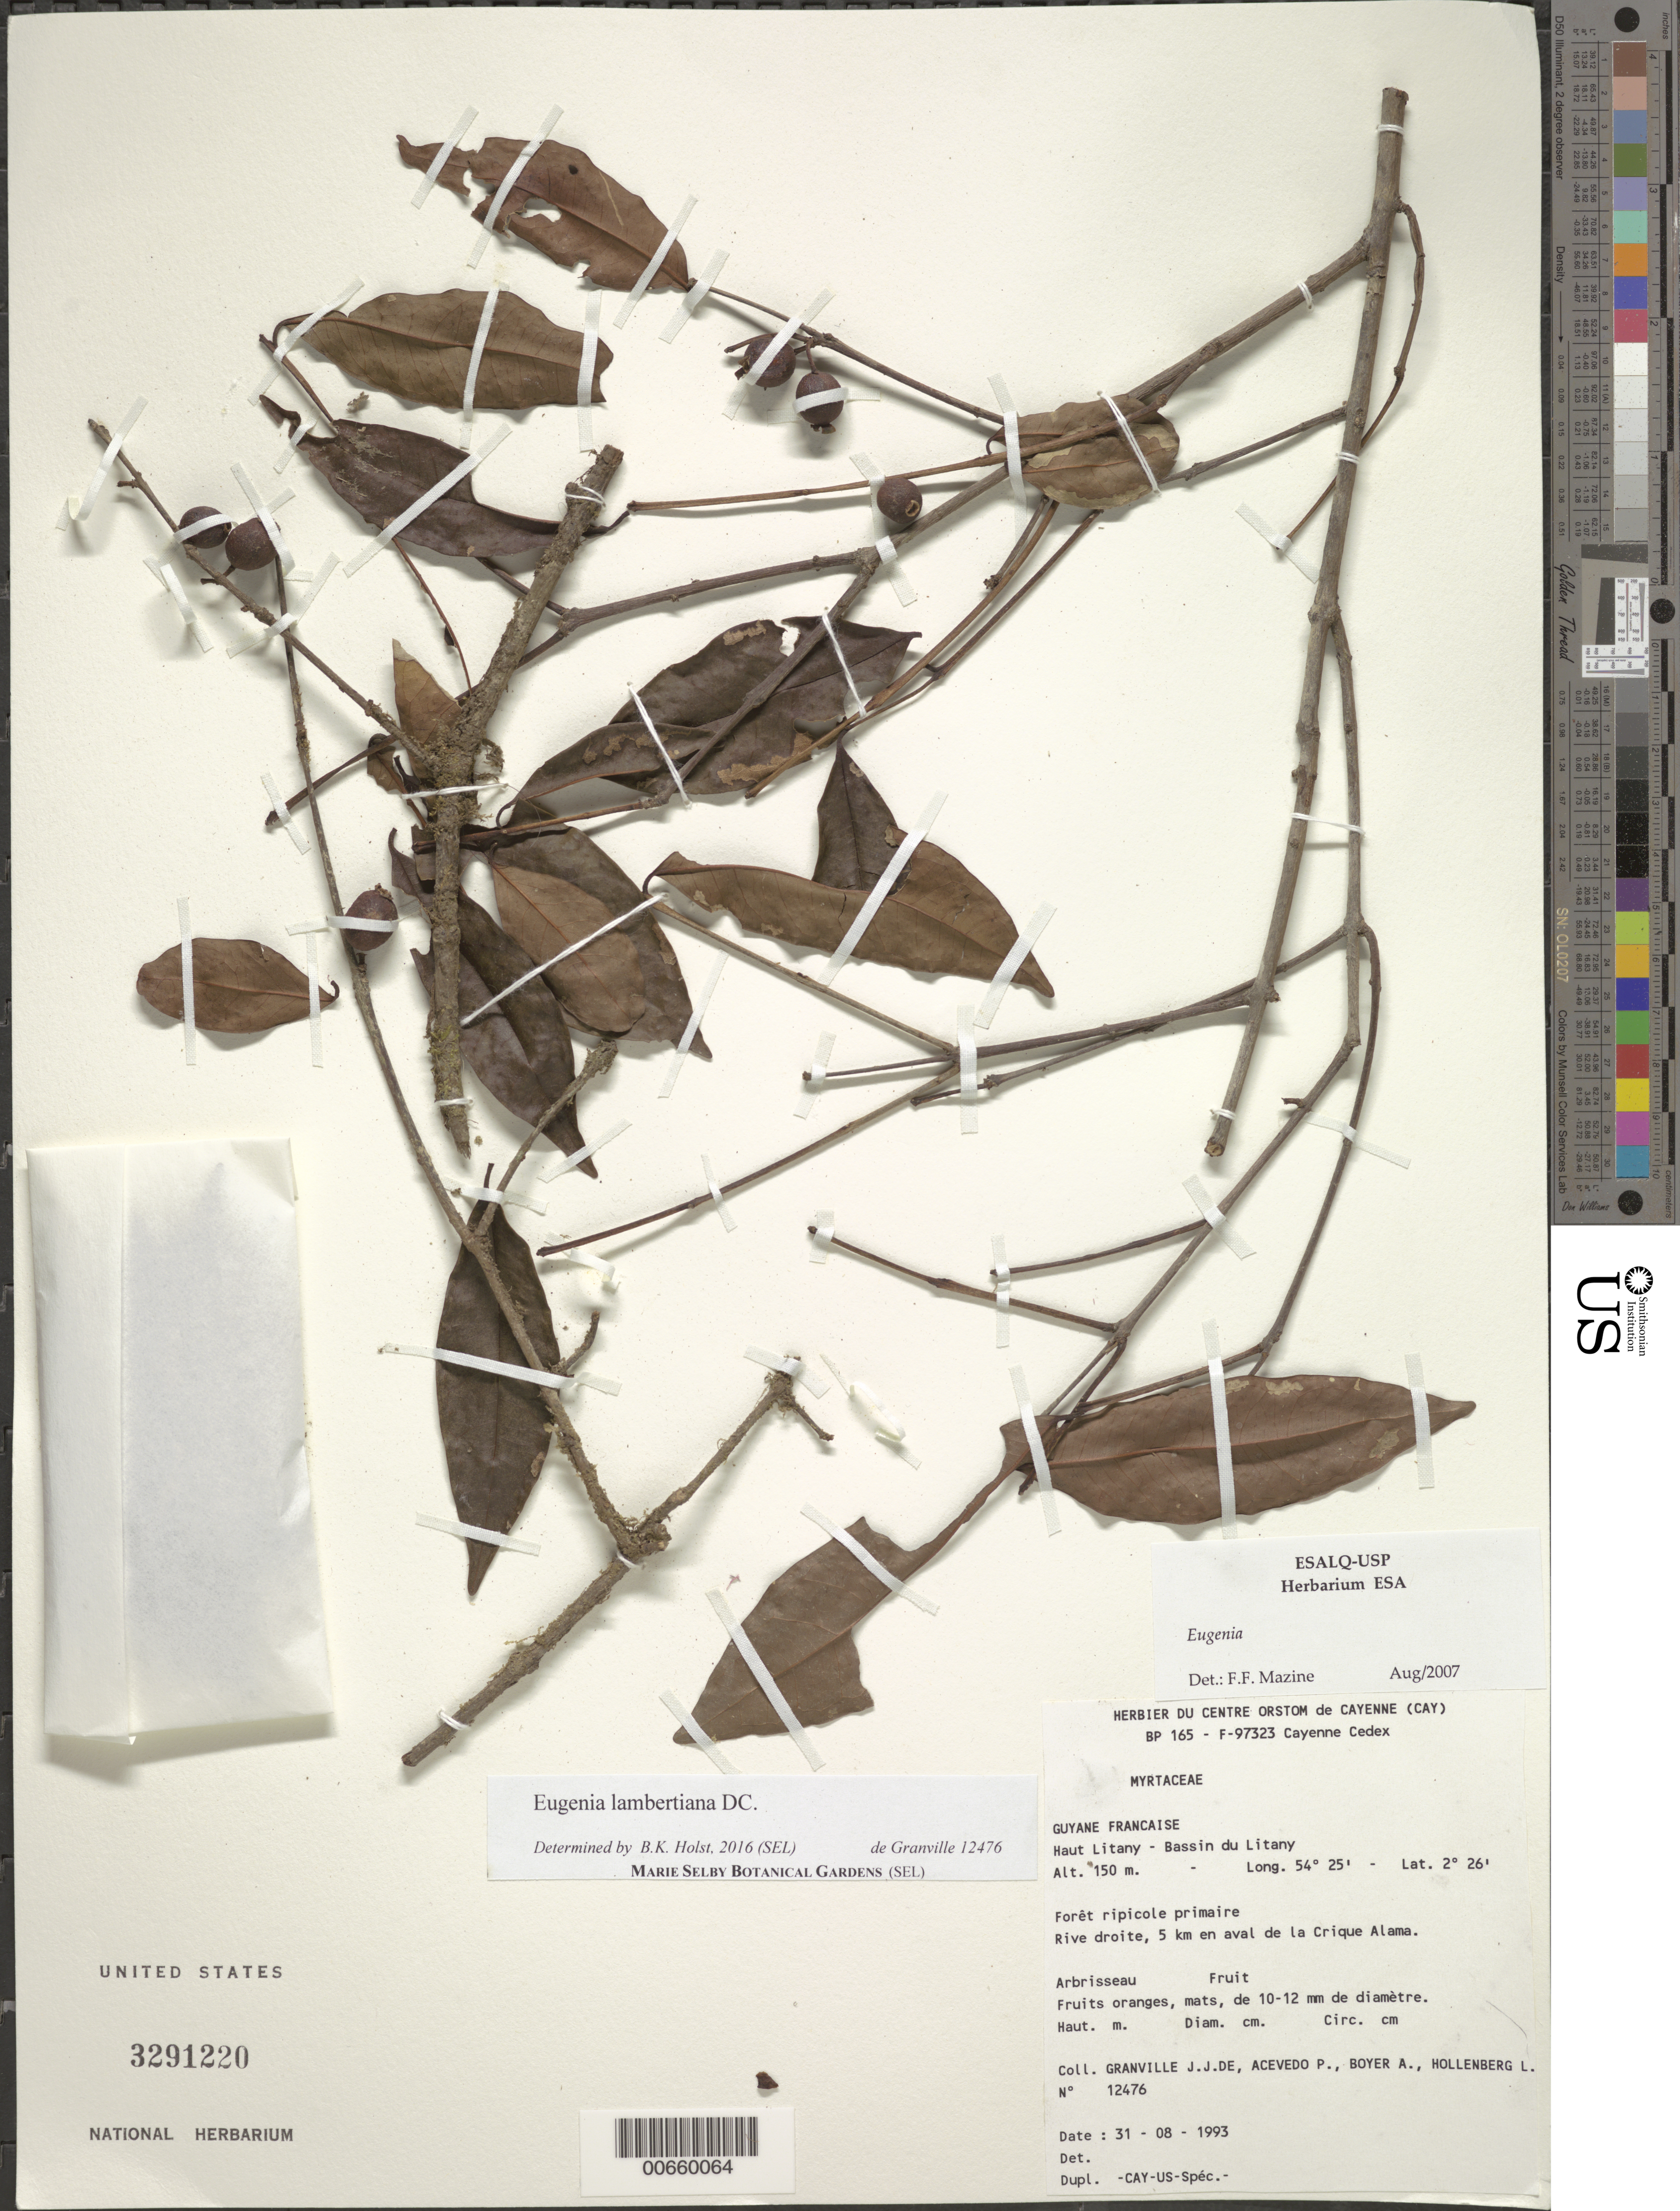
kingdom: Plantae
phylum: Tracheophyta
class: Magnoliopsida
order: Myrtales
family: Myrtaceae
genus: Eugenia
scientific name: Eugenia lambertiana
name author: DC.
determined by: Holst, Bruce K.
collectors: J.-J. de Granville, P. Acevedo-Rodr., A. Boyer & L. Hollenberg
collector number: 12476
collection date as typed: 31-Aug-93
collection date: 1993-08-31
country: French Guiana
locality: Haut Litany, Bassin du Litany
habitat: Forêt ripicole primaire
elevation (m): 150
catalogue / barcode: US 3291220